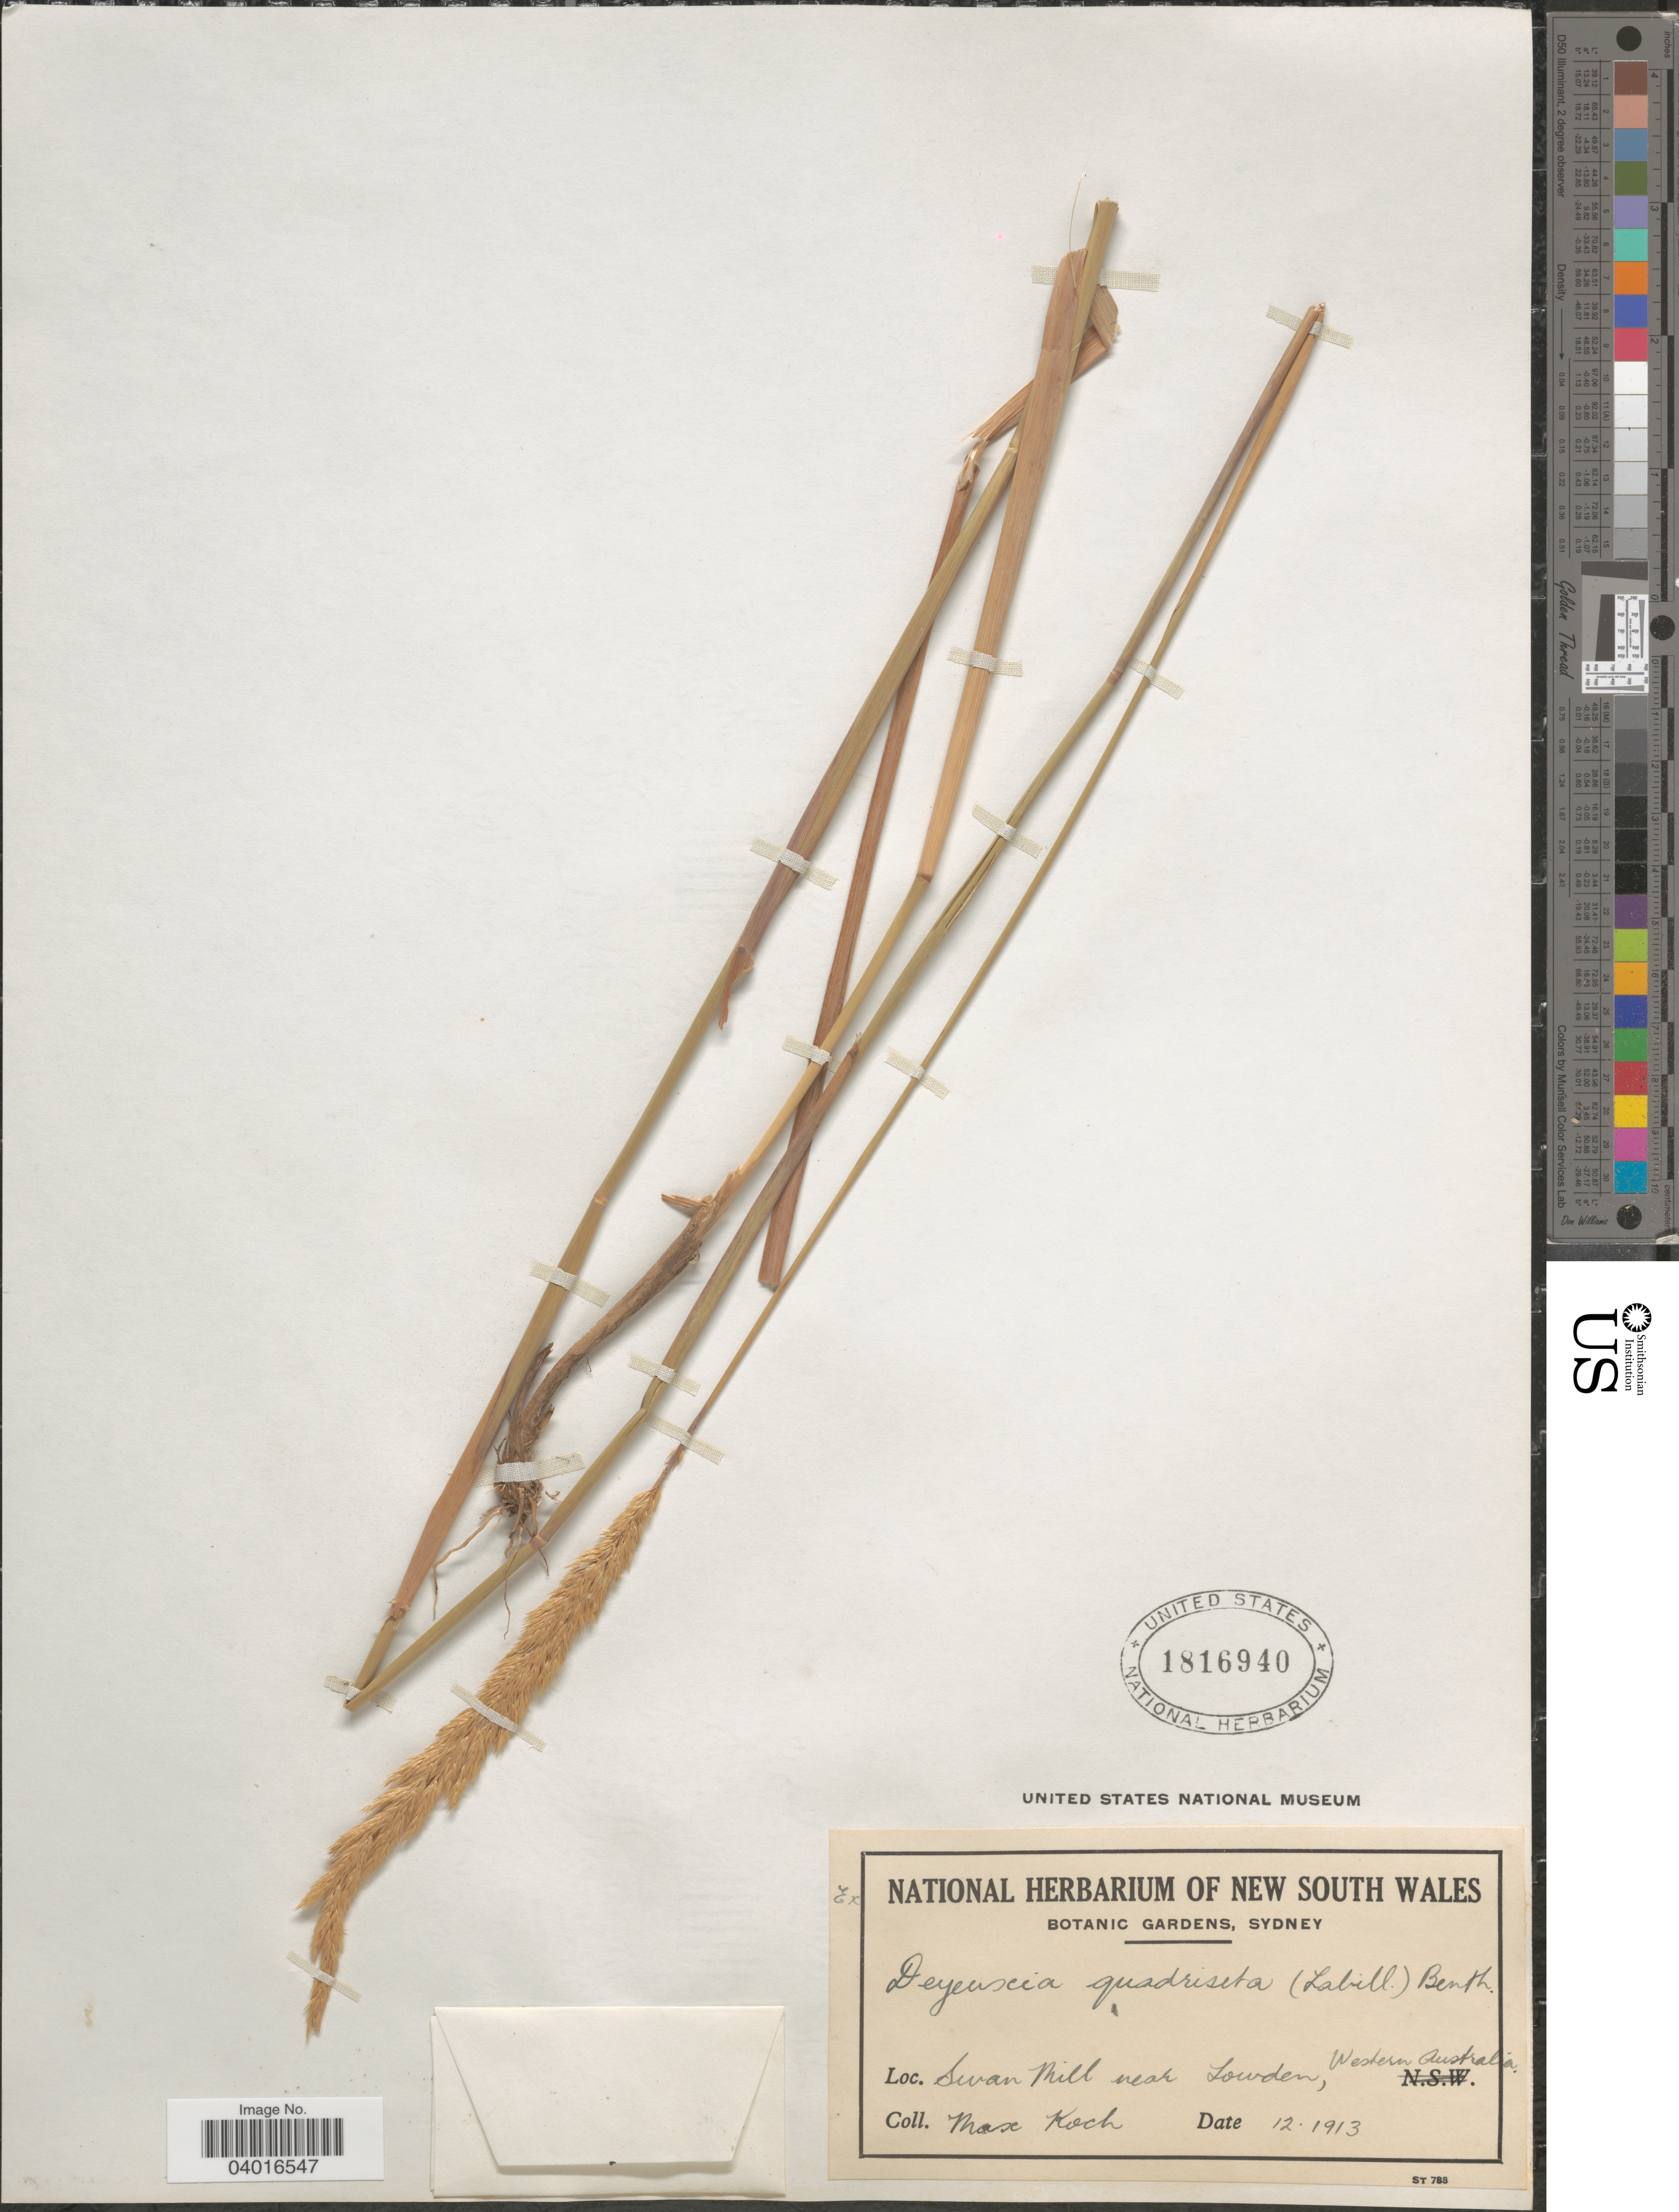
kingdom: Plantae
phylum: Tracheophyta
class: Liliopsida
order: Poales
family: Poaceae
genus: Dichelachne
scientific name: Dichelachne quadriseta ined.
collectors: M. Koch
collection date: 1913-12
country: Australia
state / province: Western Australia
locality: Swan Mill near Lowden.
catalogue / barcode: US 1816940